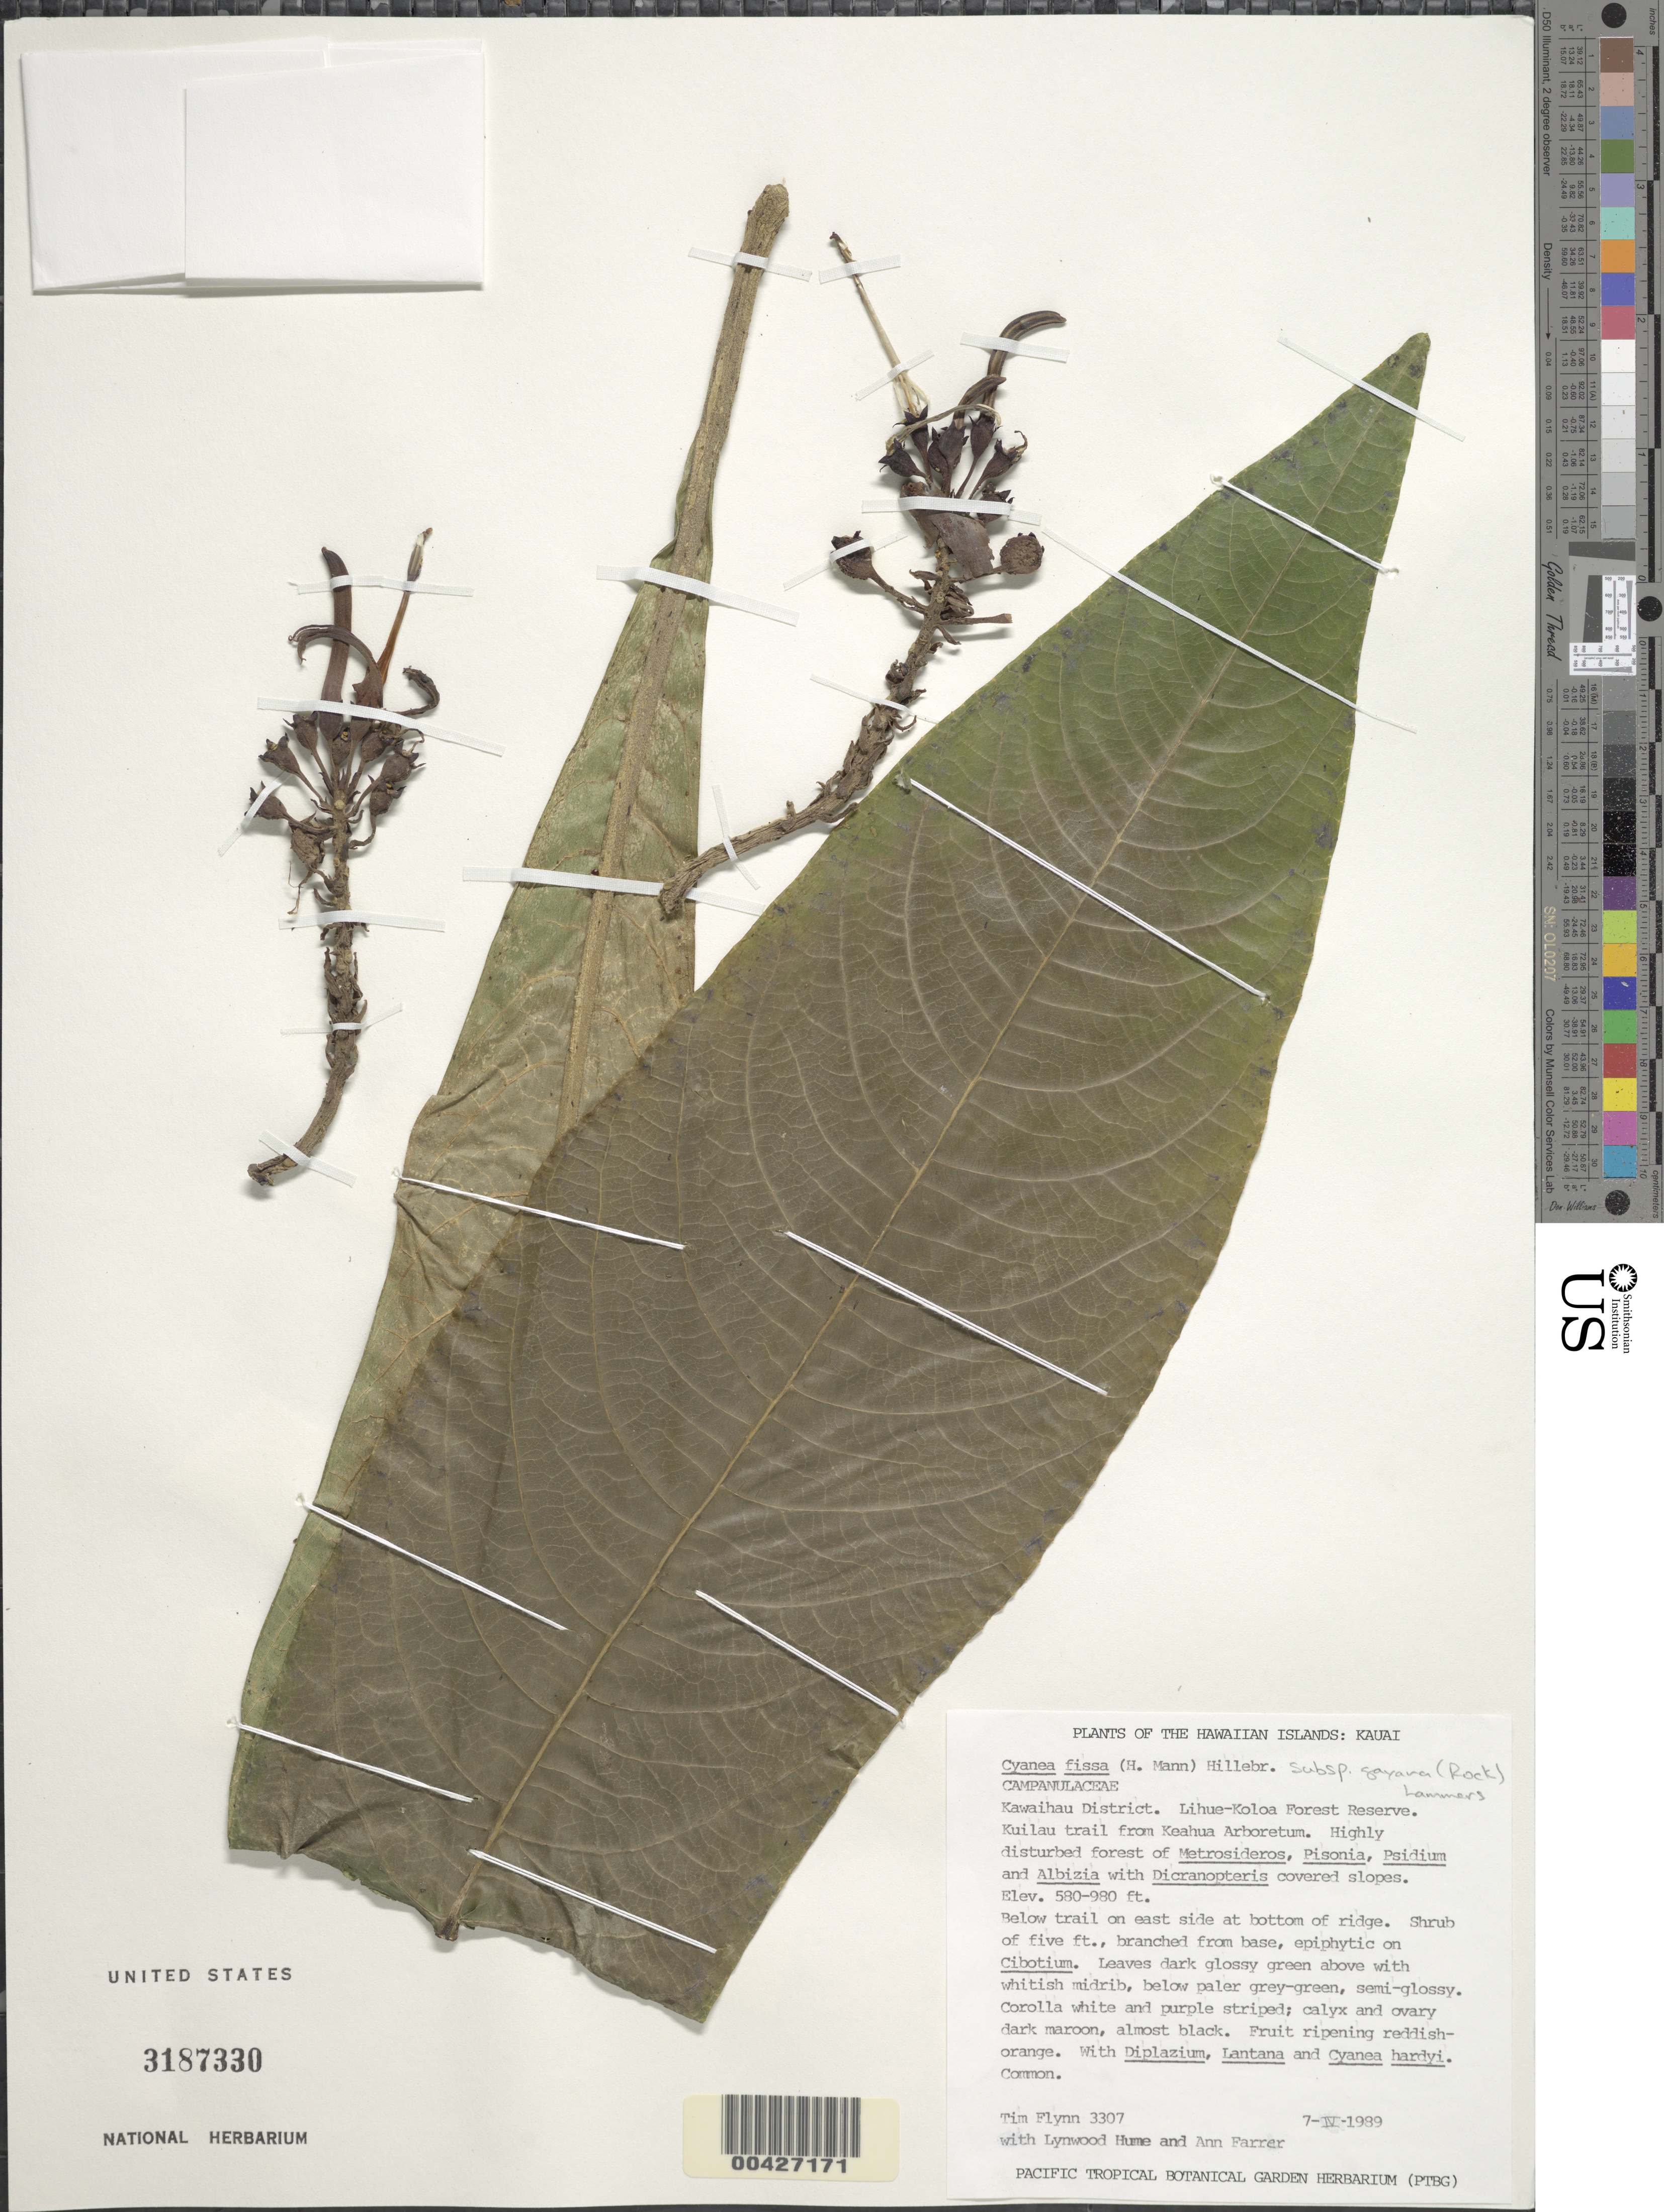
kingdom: Plantae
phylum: Tracheophyta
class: Magnoliopsida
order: Asterales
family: Campanulaceae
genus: Cyanea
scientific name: Cyanea fissa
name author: (H. Mann) Hillebr.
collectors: T. W. Flynn, L. Hume & A. Farrer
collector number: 3307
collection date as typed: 7 Apr 1989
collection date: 1989-04-07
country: United States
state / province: Hawaii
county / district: Kauai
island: Kaua'i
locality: Kawaihau Dist., Lihue-Koloa Forest Reserve, Kuilau trail from Keahua Arboretum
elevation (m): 177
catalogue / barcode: US 3187330